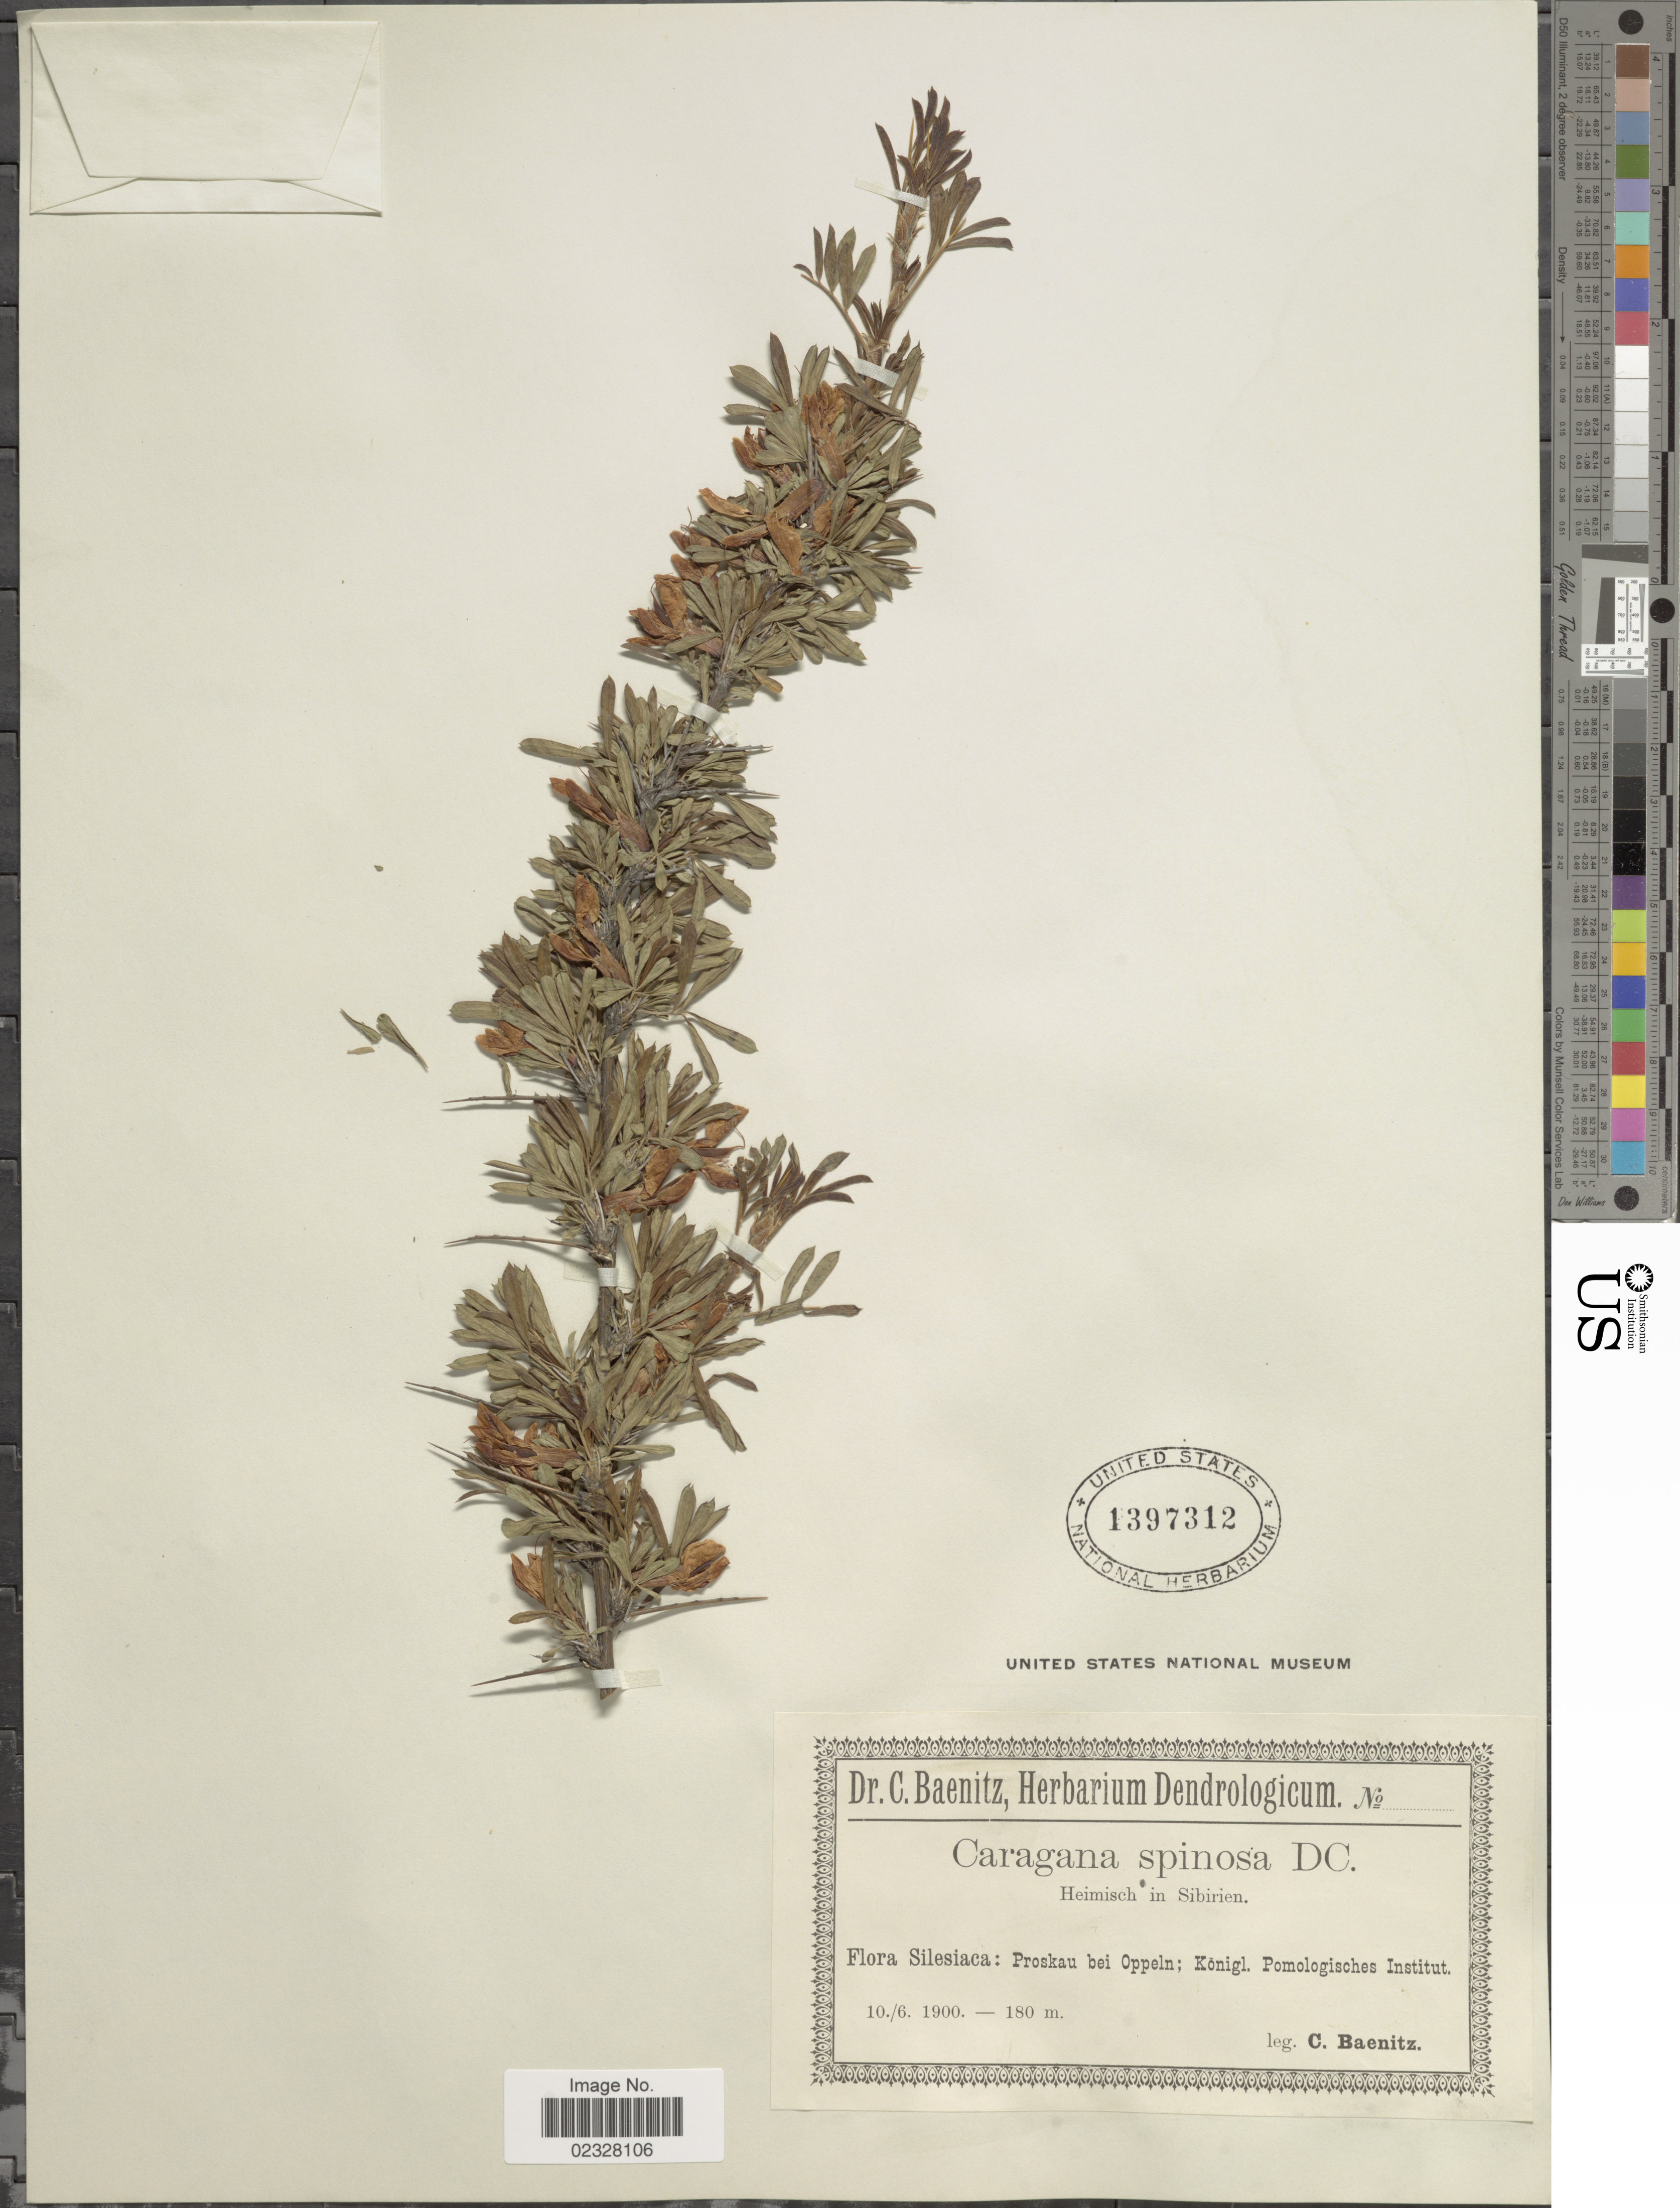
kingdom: Plantae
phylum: Tracheophyta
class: Magnoliopsida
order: Fabales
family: Fabaceae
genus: Caragana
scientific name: Caragana spinosa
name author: (L.) DC.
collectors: C. G. Baenitz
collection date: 1900-06-10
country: Poland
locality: Silesiaca: Proskau bei Oppeln; Konigl. Pomologisches Institut.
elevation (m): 180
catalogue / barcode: US 1397312